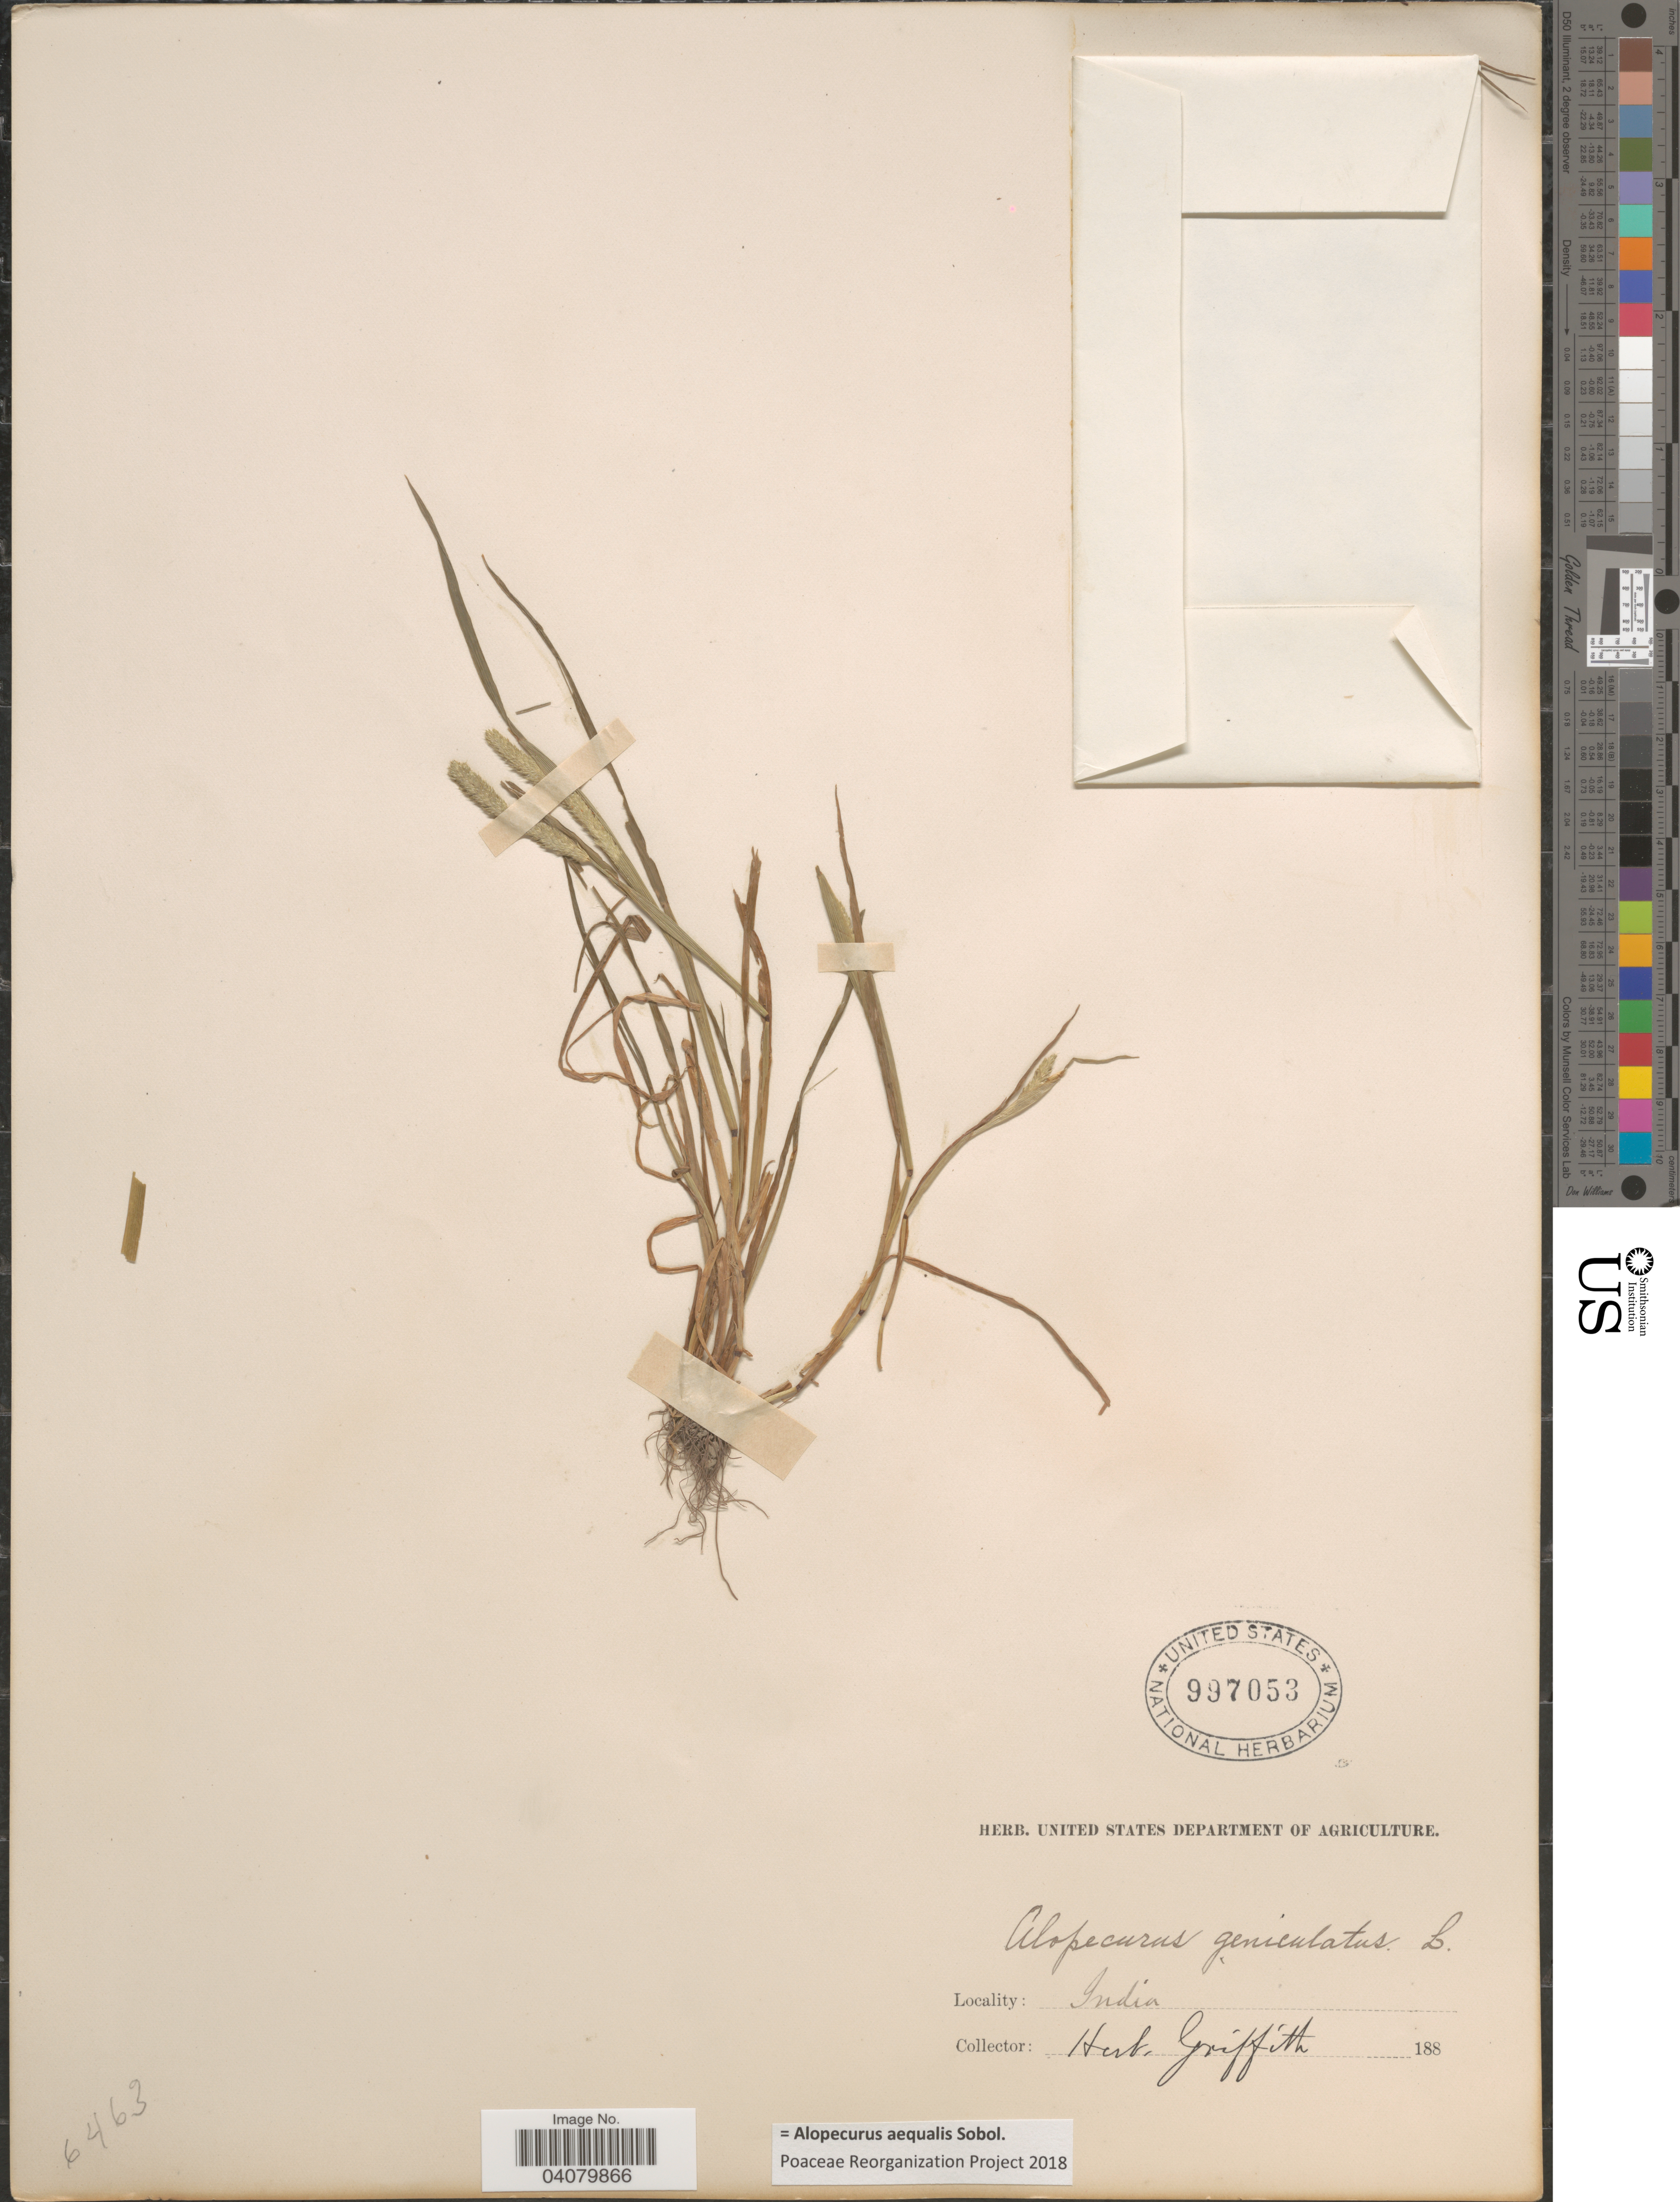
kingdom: Plantae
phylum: Tracheophyta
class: Liliopsida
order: Poales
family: Poaceae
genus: Alopecurus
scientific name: Alopecurus aequalis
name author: Sobol.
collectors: ex herb. Griffith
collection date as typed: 188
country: India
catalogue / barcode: US 997053